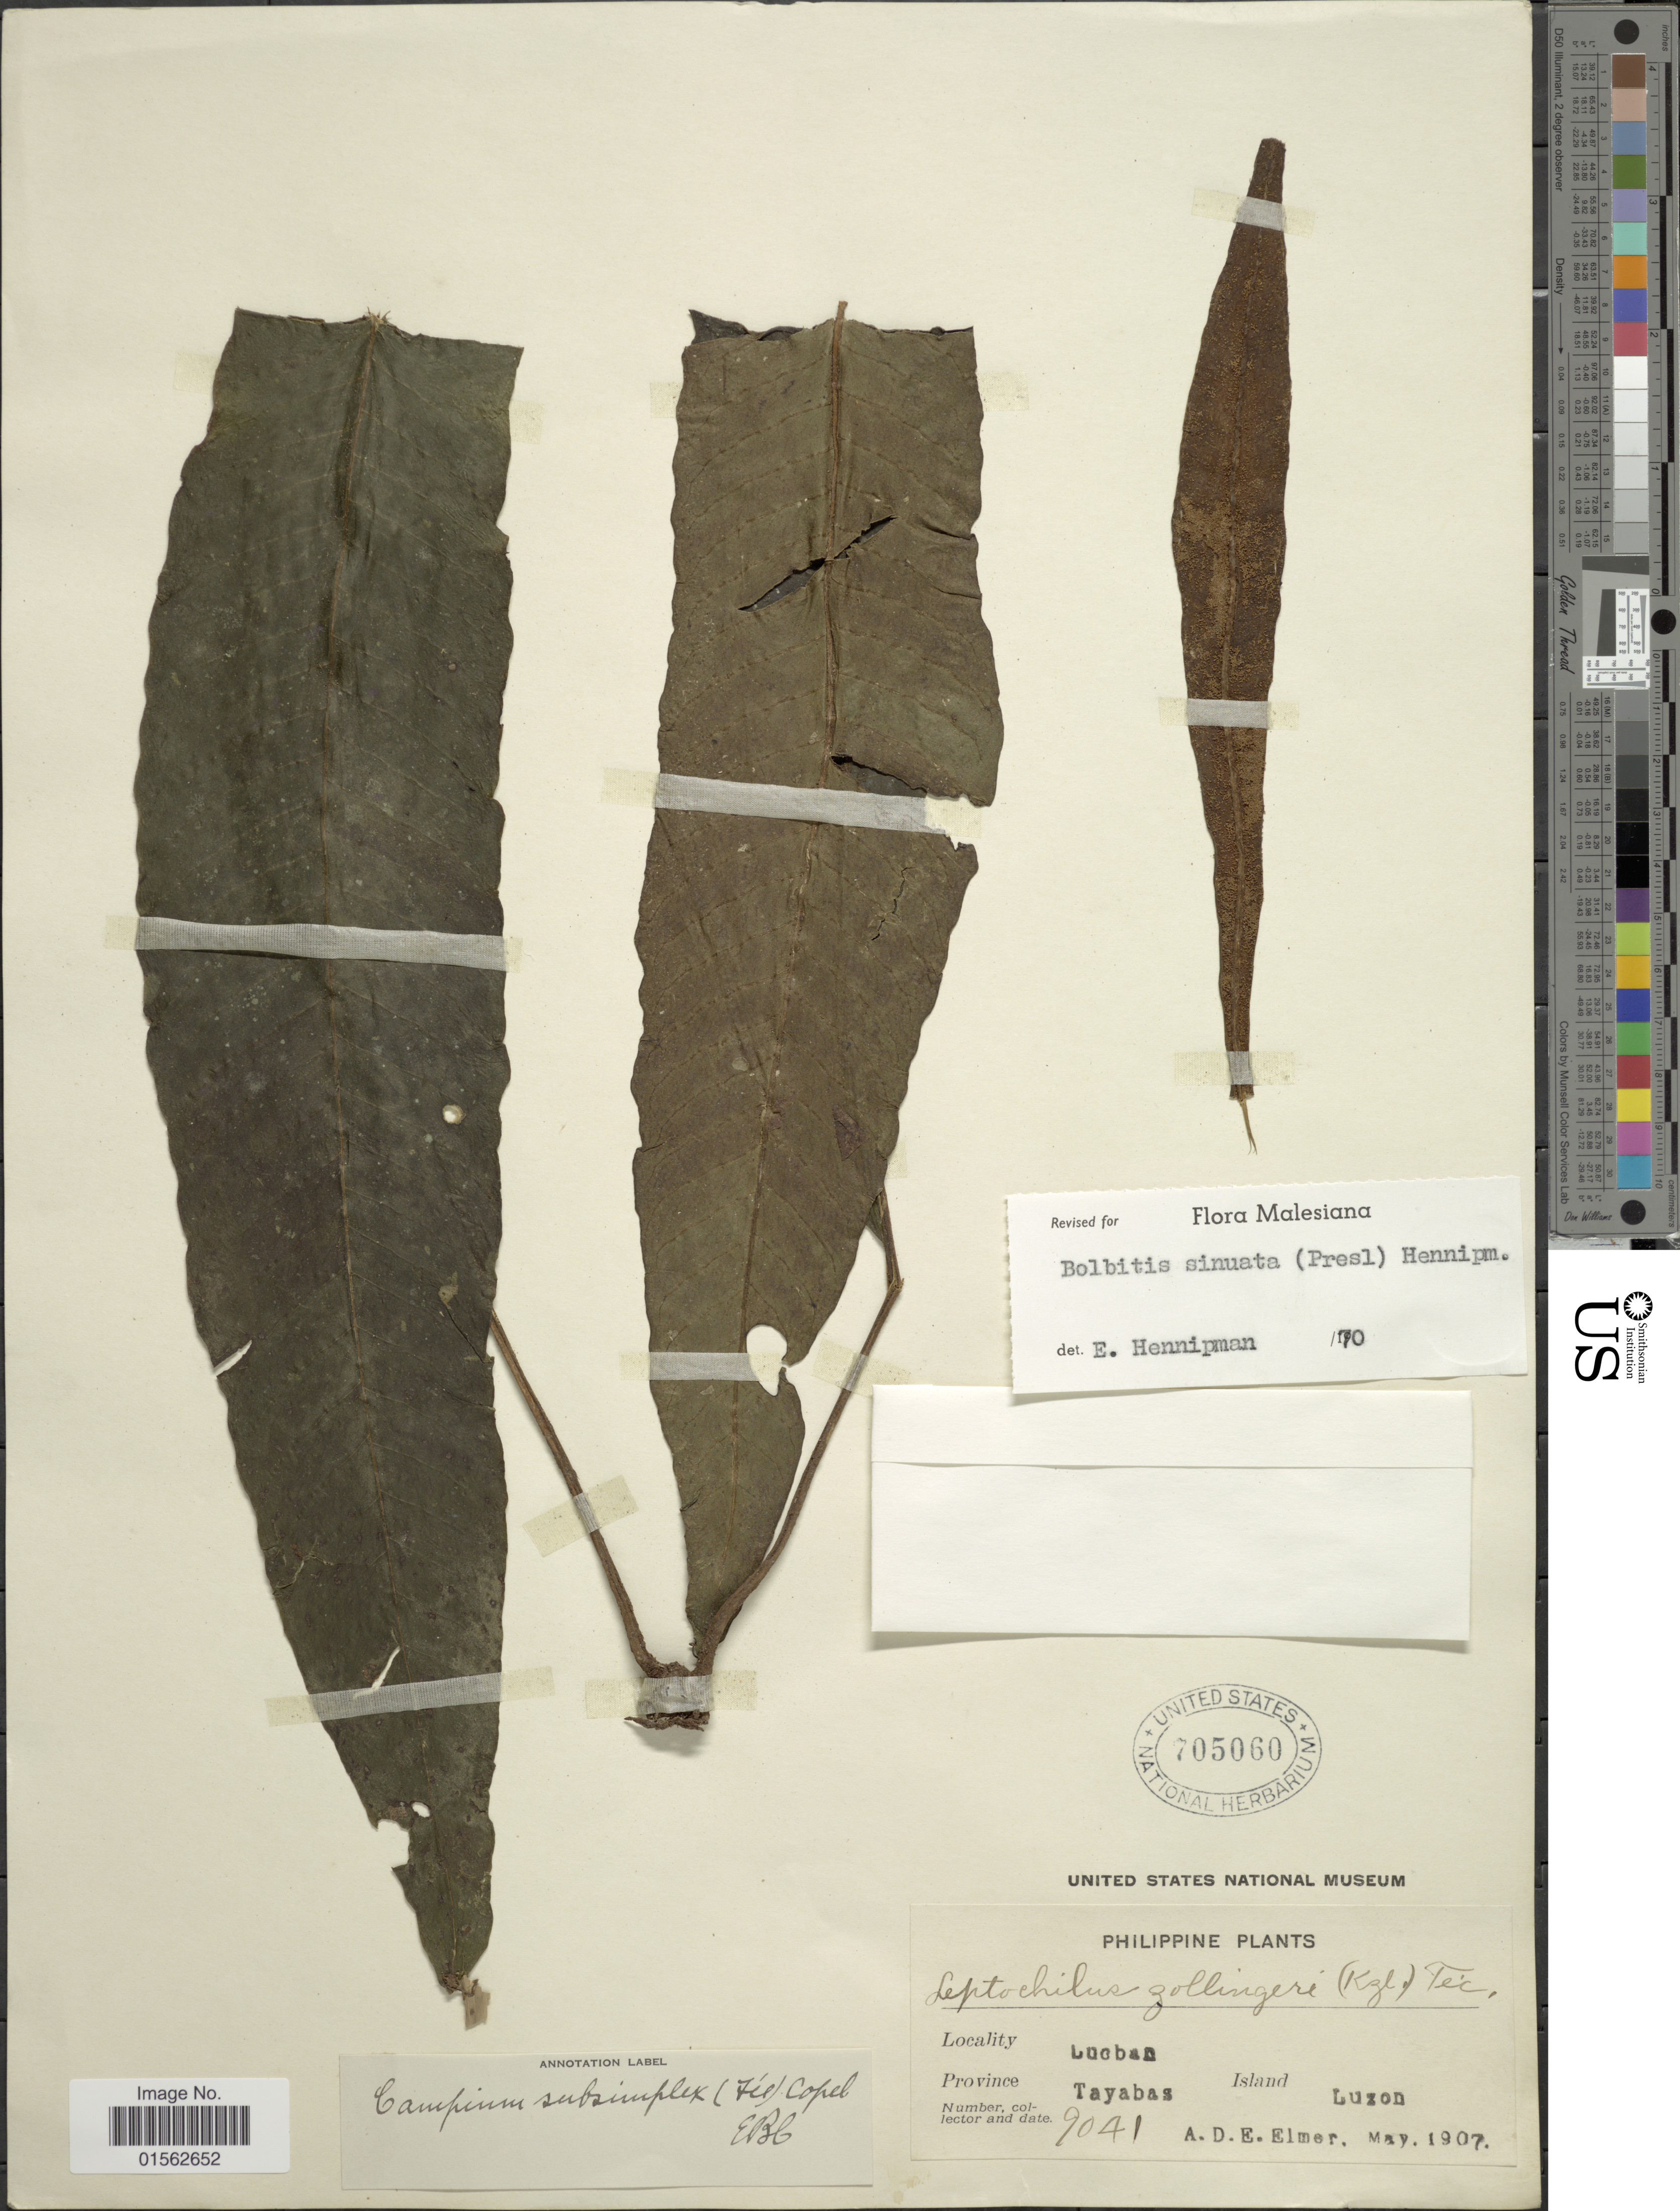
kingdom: Plantae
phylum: Tracheophyta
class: Polypodiopsida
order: Polypodiales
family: Dryopteridaceae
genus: Bolbitis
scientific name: Bolbitis sinuata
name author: (C. Presl) Hennipman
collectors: A. D. E. Elmer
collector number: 9041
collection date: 1907-05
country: Philippines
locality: Lucban, Tayaban, Island Luzon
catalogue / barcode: US 705060